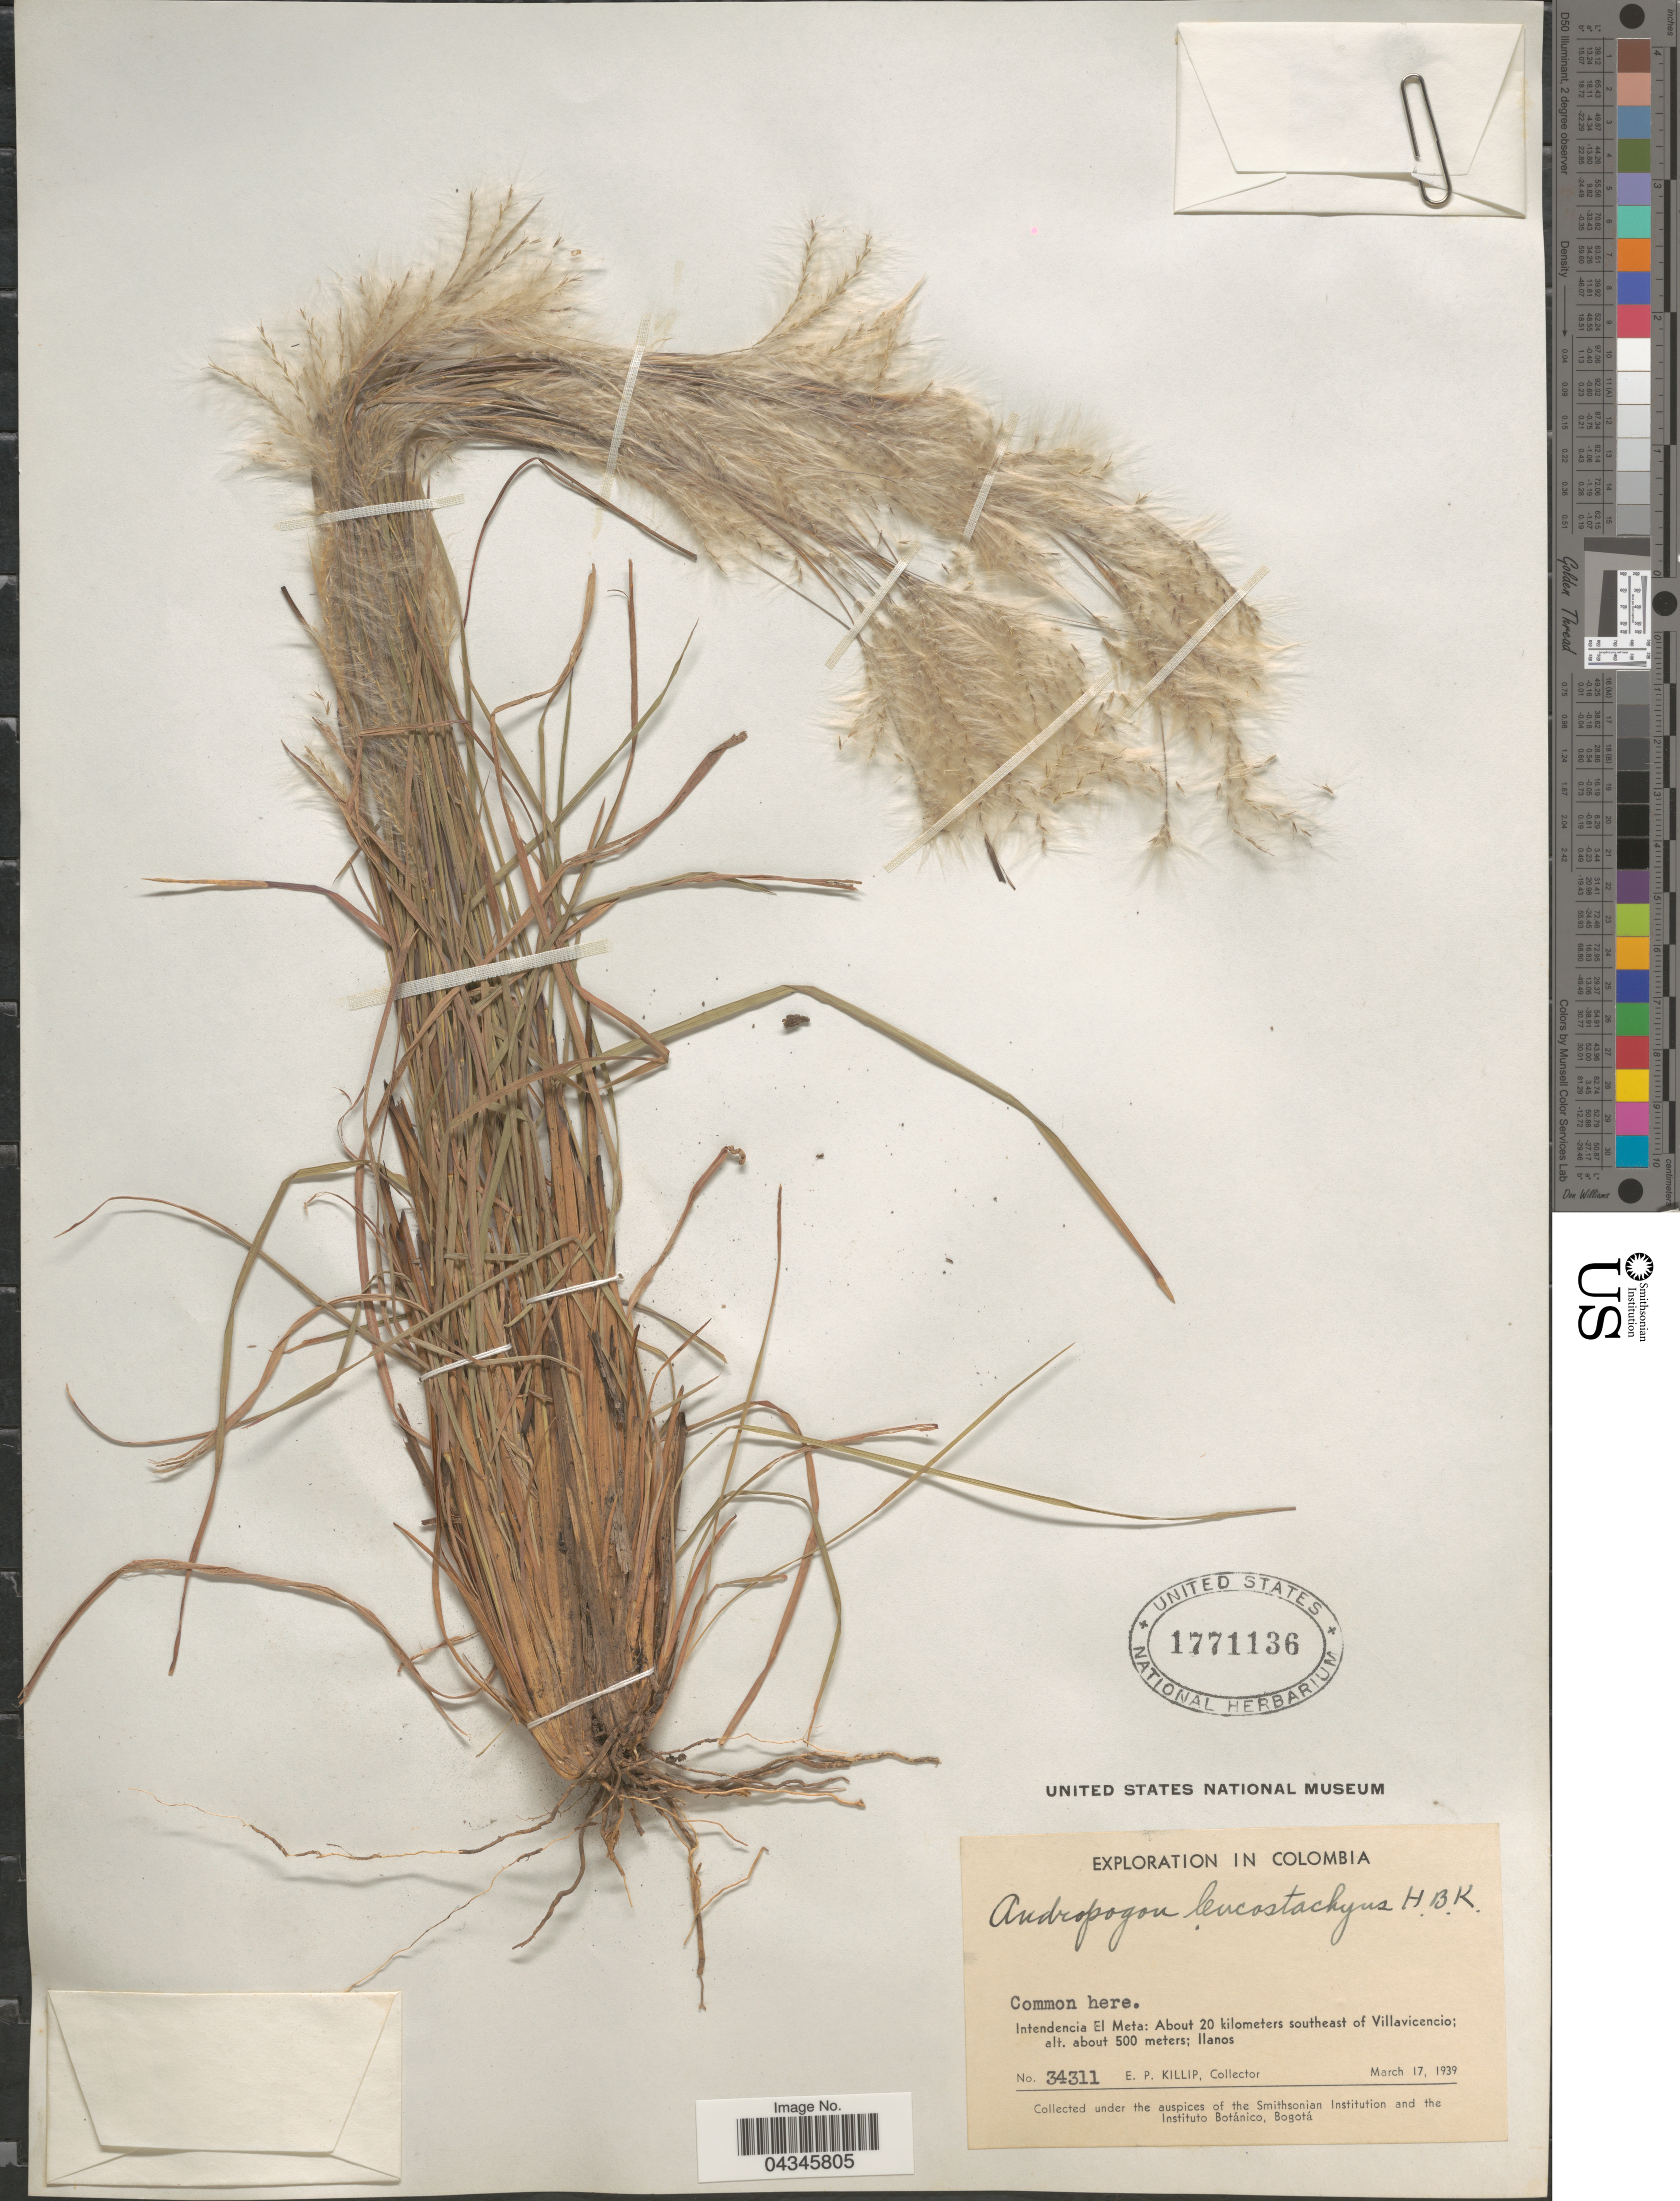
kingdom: Plantae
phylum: Tracheophyta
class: Liliopsida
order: Poales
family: Poaceae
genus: Andropogon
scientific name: Andropogon leucostachyus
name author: Kunth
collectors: E. P. Killip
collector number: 34311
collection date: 1939-03-17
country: Colombia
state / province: Meta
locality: Exploration in Colombia. Intendencia El Meta: About 20 kilometers southeast of Villavicencio; llanos.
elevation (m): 500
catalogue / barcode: US 1771136